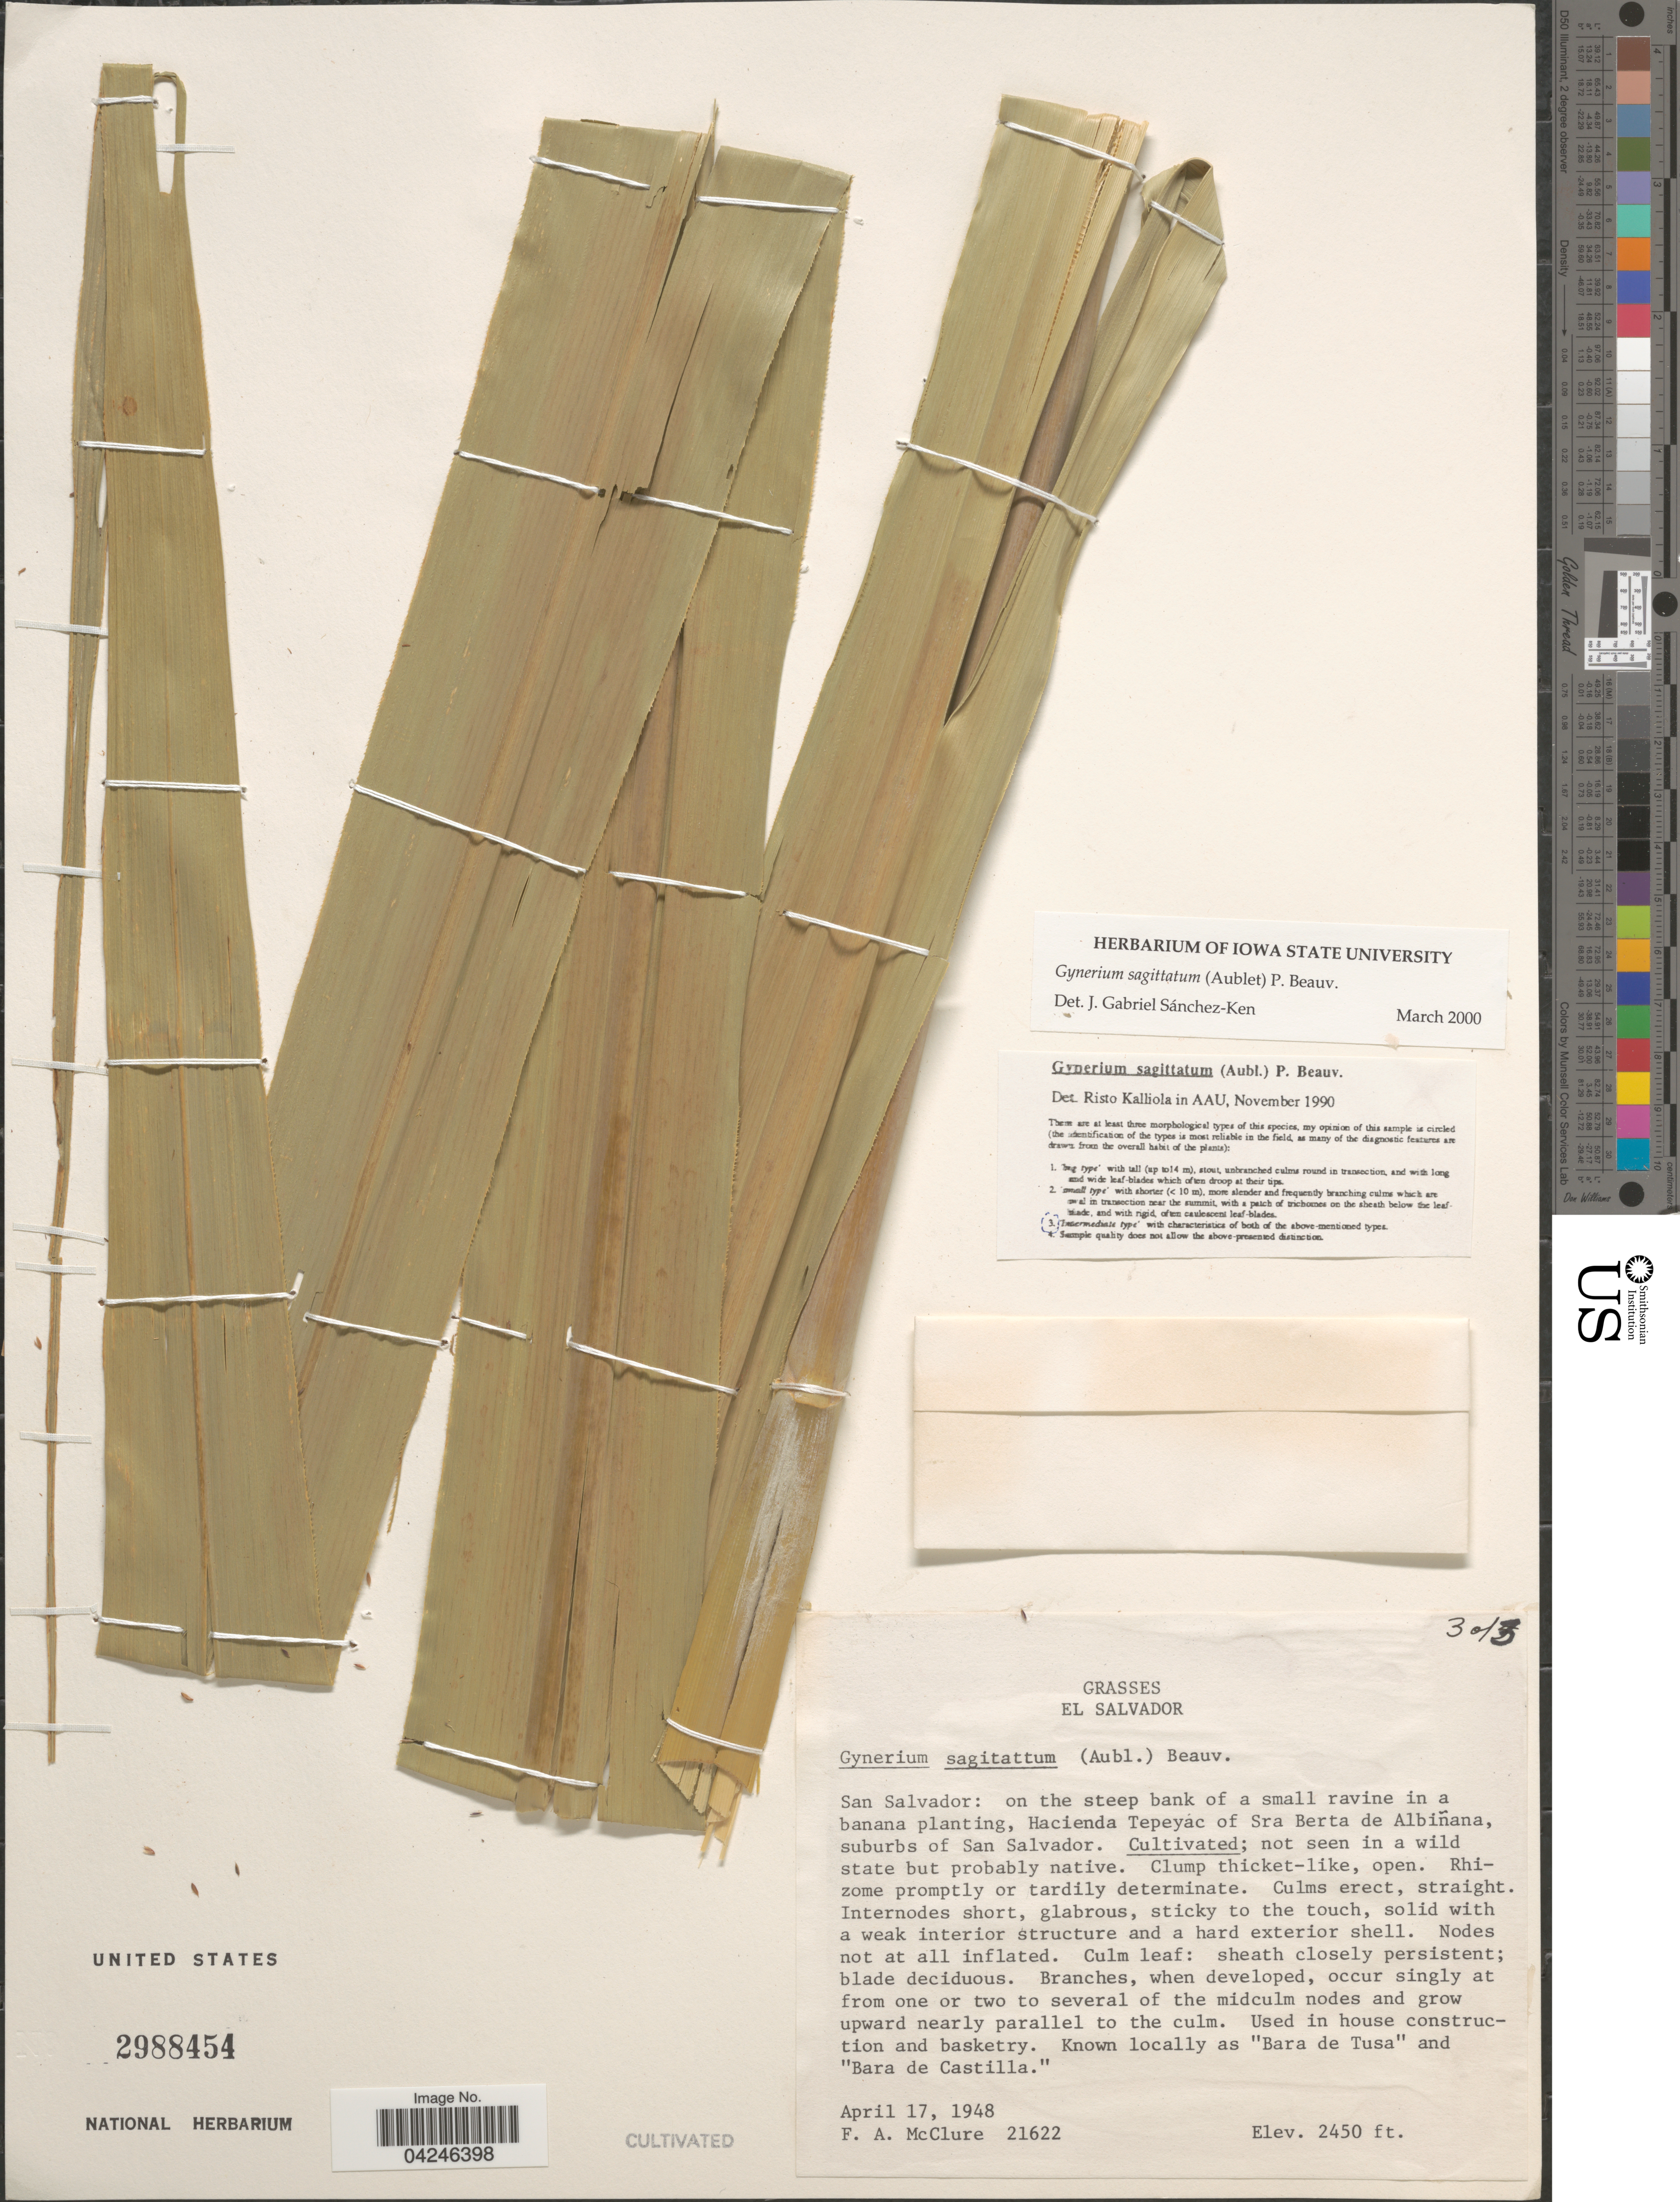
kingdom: Plantae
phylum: Tracheophyta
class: Liliopsida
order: Poales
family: Poaceae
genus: Gynerium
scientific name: Gynerium sagittatum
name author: (Aubl.) P. Beauv.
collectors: F. A. McClure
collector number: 21622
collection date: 1948-04-17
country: El Salvador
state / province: San Salvador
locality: On the steep bank of a small ravine in a banana planting, Hacienda Tepeyac of Sra Berta de Albiñana, suburbs of San Salvador.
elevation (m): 747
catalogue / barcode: US 2988454